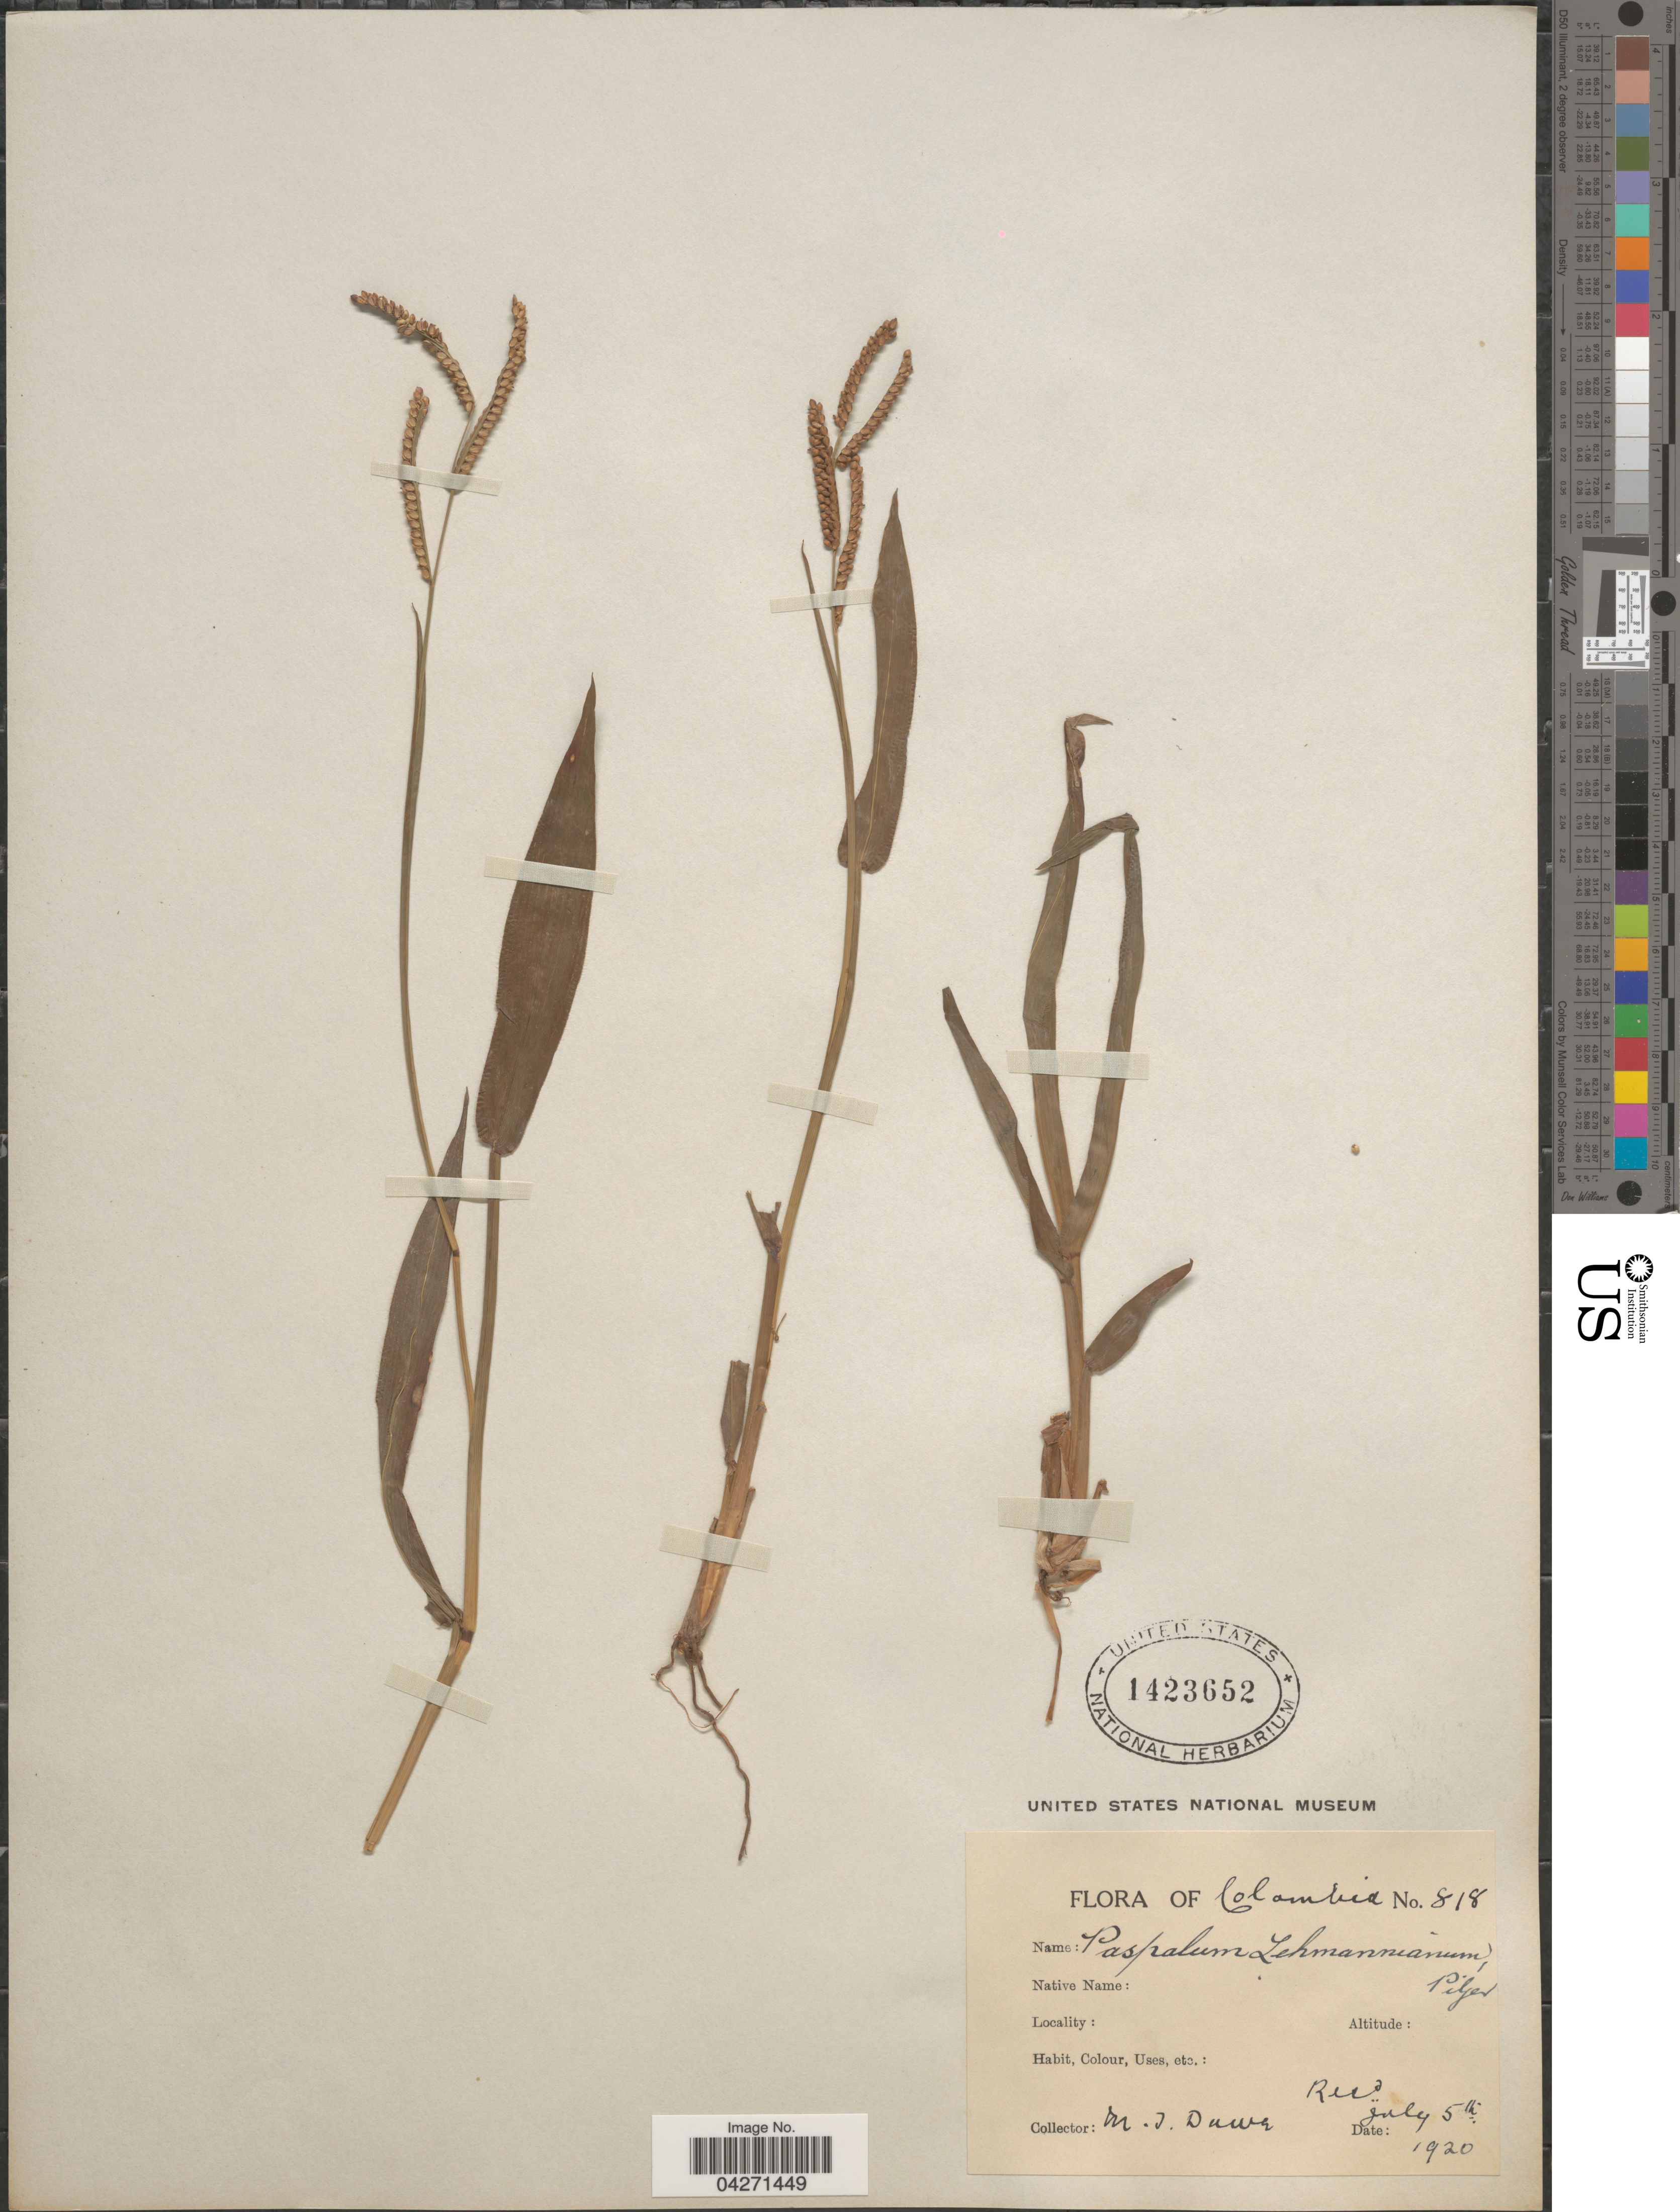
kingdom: Plantae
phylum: Tracheophyta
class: Liliopsida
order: Poales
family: Poaceae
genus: Paspalum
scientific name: Paspalum macrophyllum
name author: Kunth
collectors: M. T. Dawe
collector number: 818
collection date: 1920-07-05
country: Colombia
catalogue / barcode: US 1423652